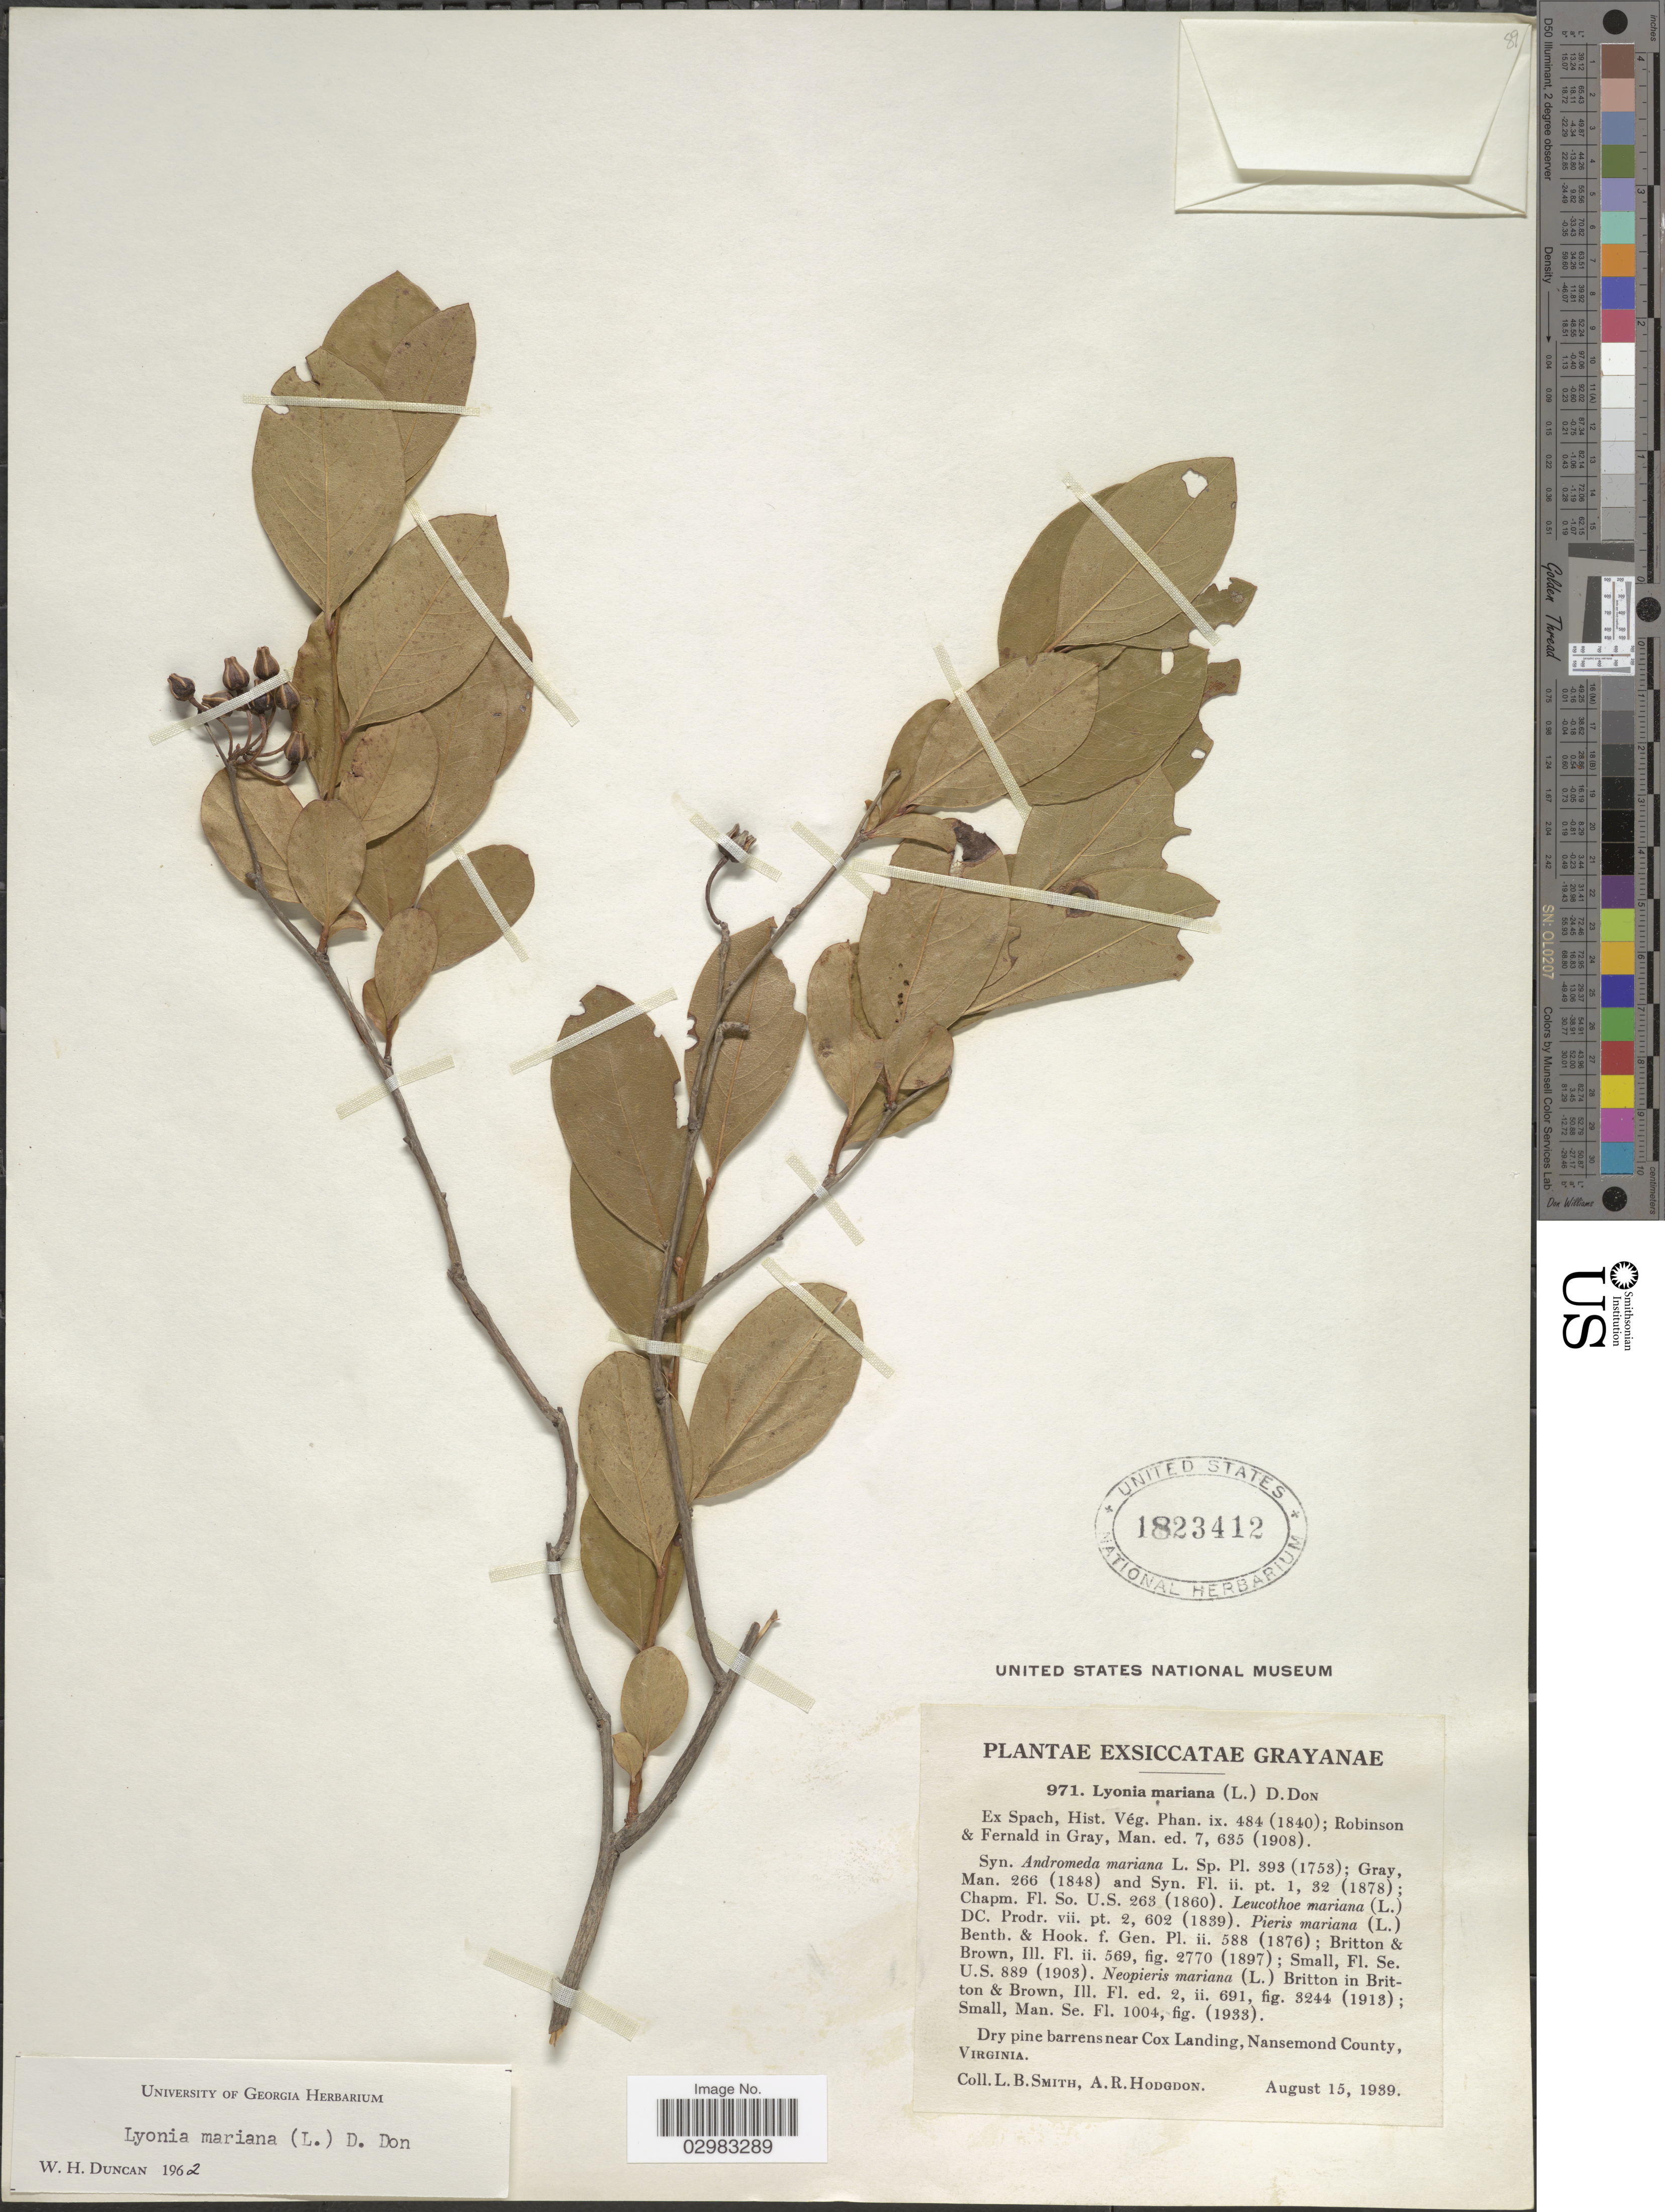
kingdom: Plantae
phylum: Tracheophyta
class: Magnoliopsida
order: Ericales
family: Ericaceae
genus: Lyonia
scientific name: Lyonia mariana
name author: (L.) D. Don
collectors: L. Smith & A. R. Hodgdon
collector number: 971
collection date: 1939-08-15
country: United States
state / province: Virginia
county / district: City of Suffolk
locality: Dry pine barrens near Cox Landing.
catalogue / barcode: US 1823412